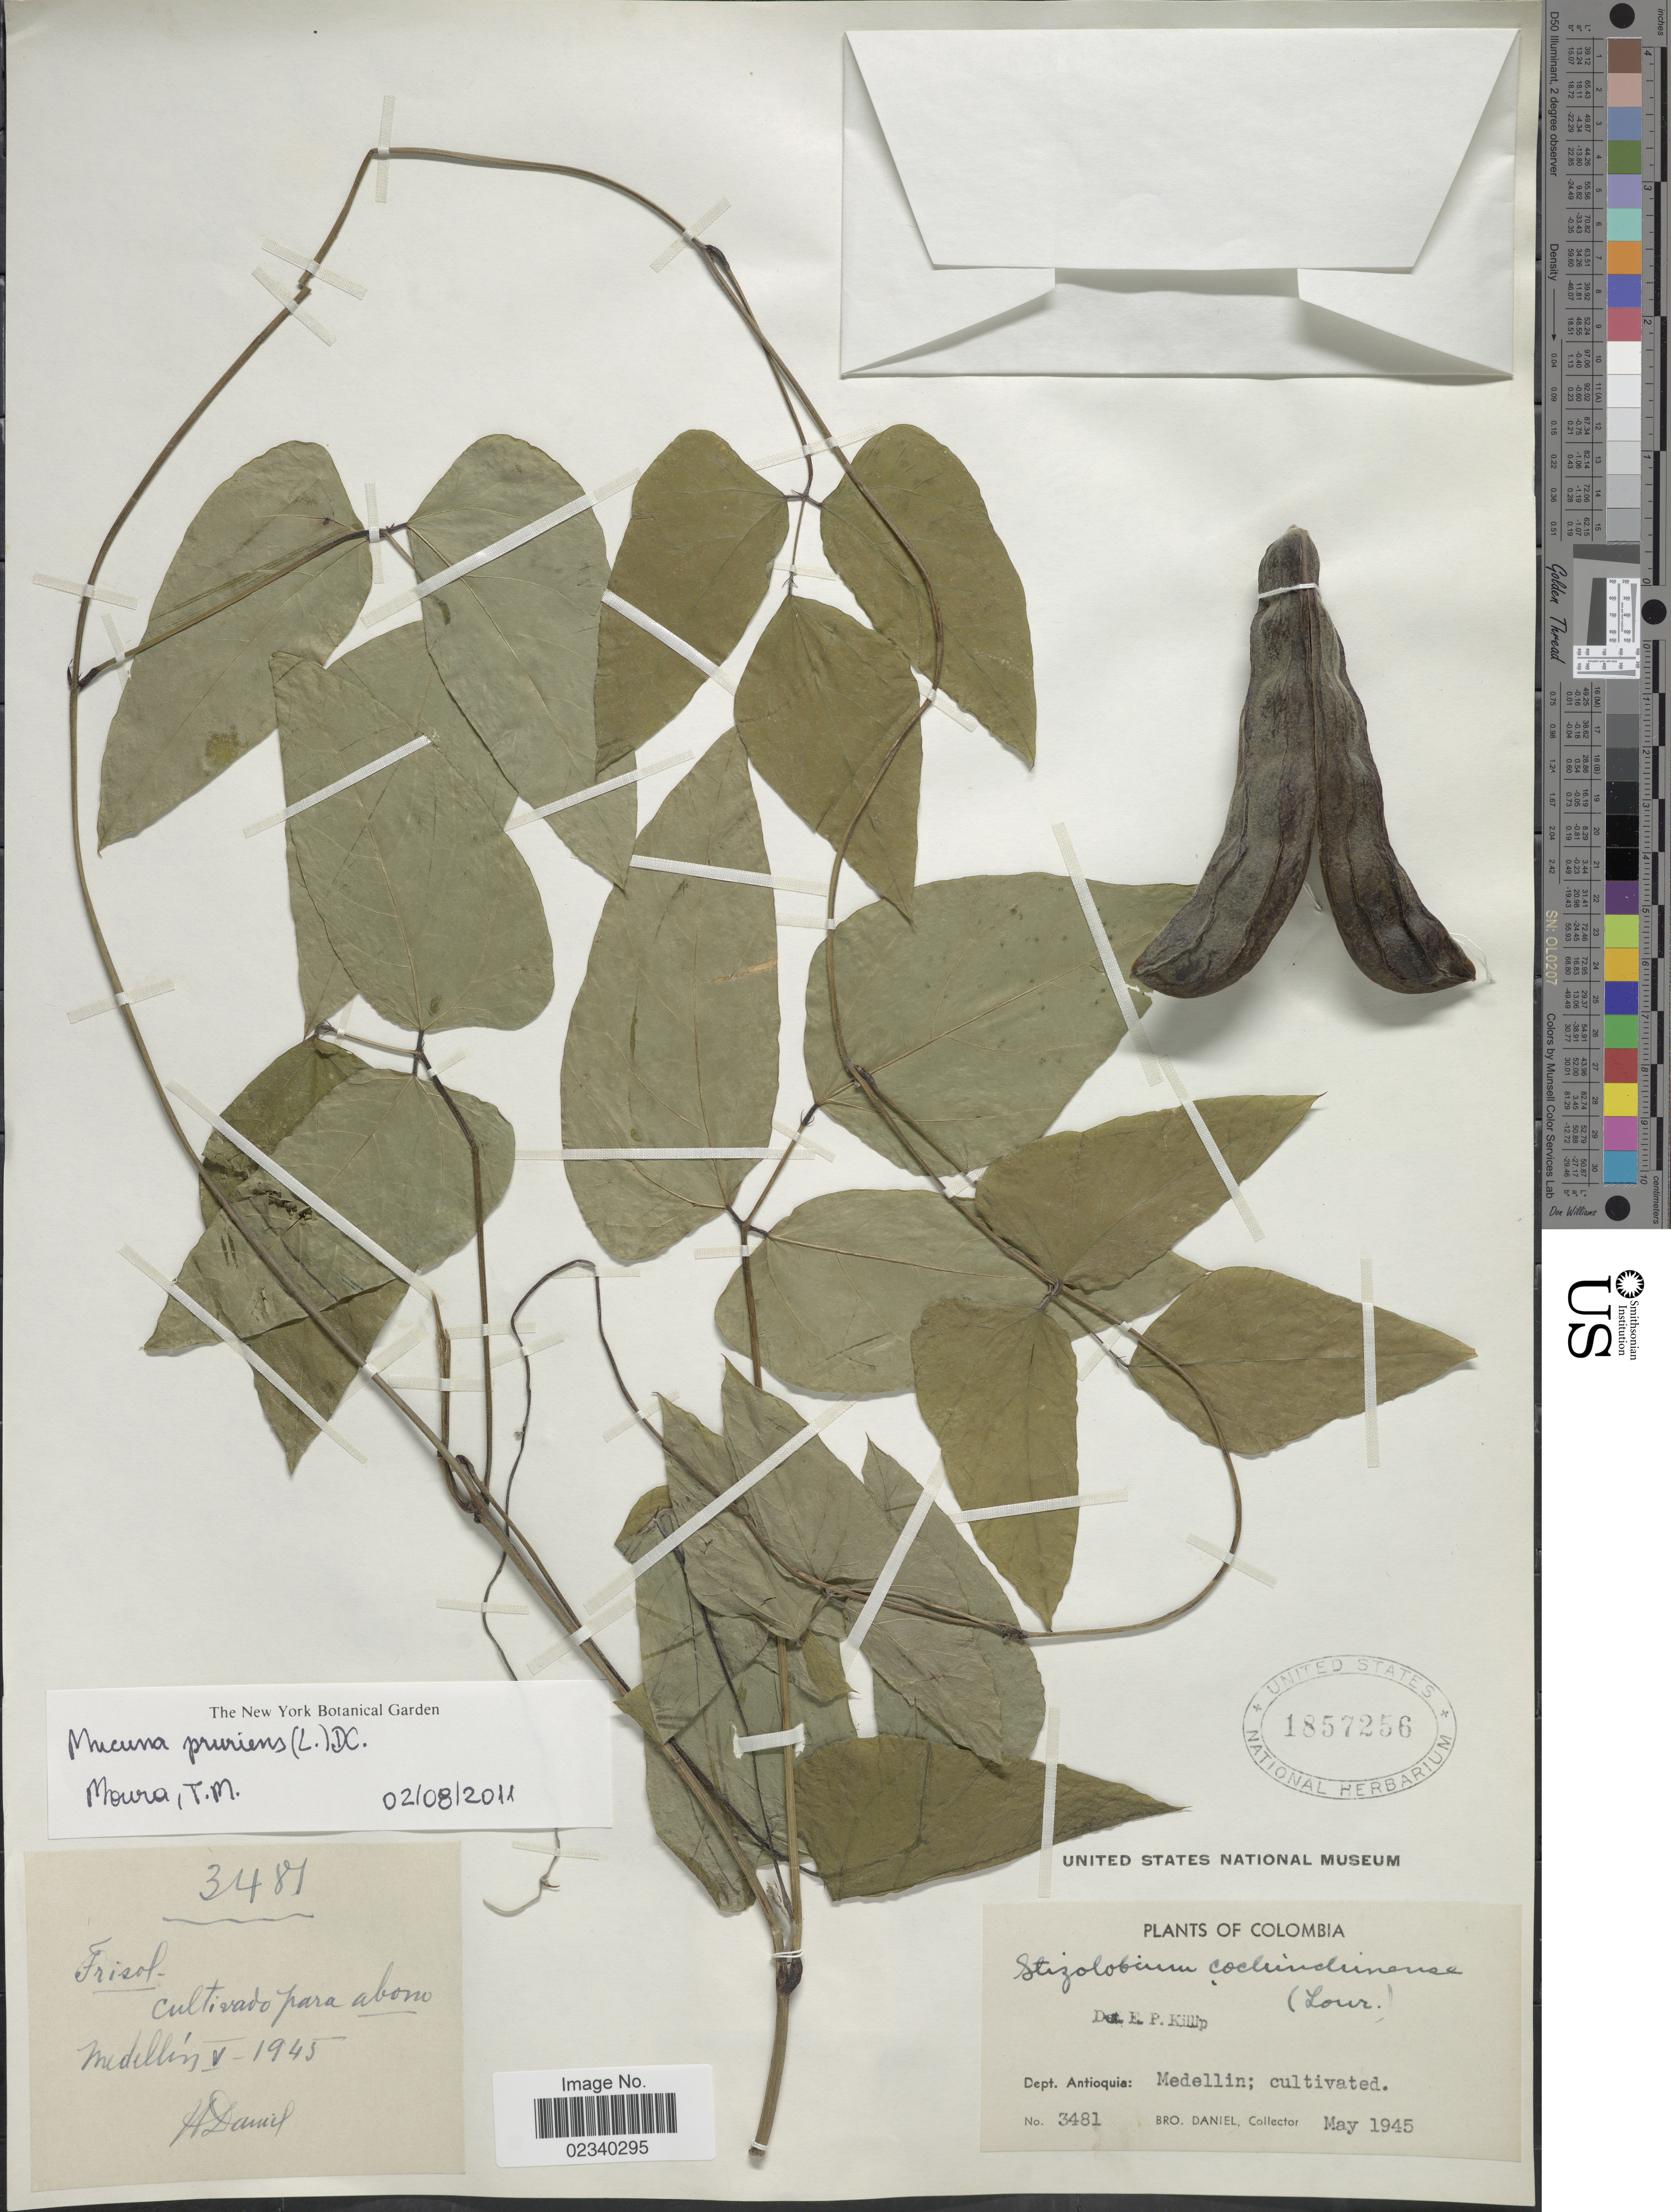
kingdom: Plantae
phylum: Tracheophyta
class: Magnoliopsida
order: Fabales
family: Fabaceae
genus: Mucuna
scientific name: Mucuna pruriens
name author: (L.) DC.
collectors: Bro. Daniel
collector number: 3481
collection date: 1945-05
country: Colombia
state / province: Antioquia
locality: Dept. Antioquia:Medellin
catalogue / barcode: US 1857256